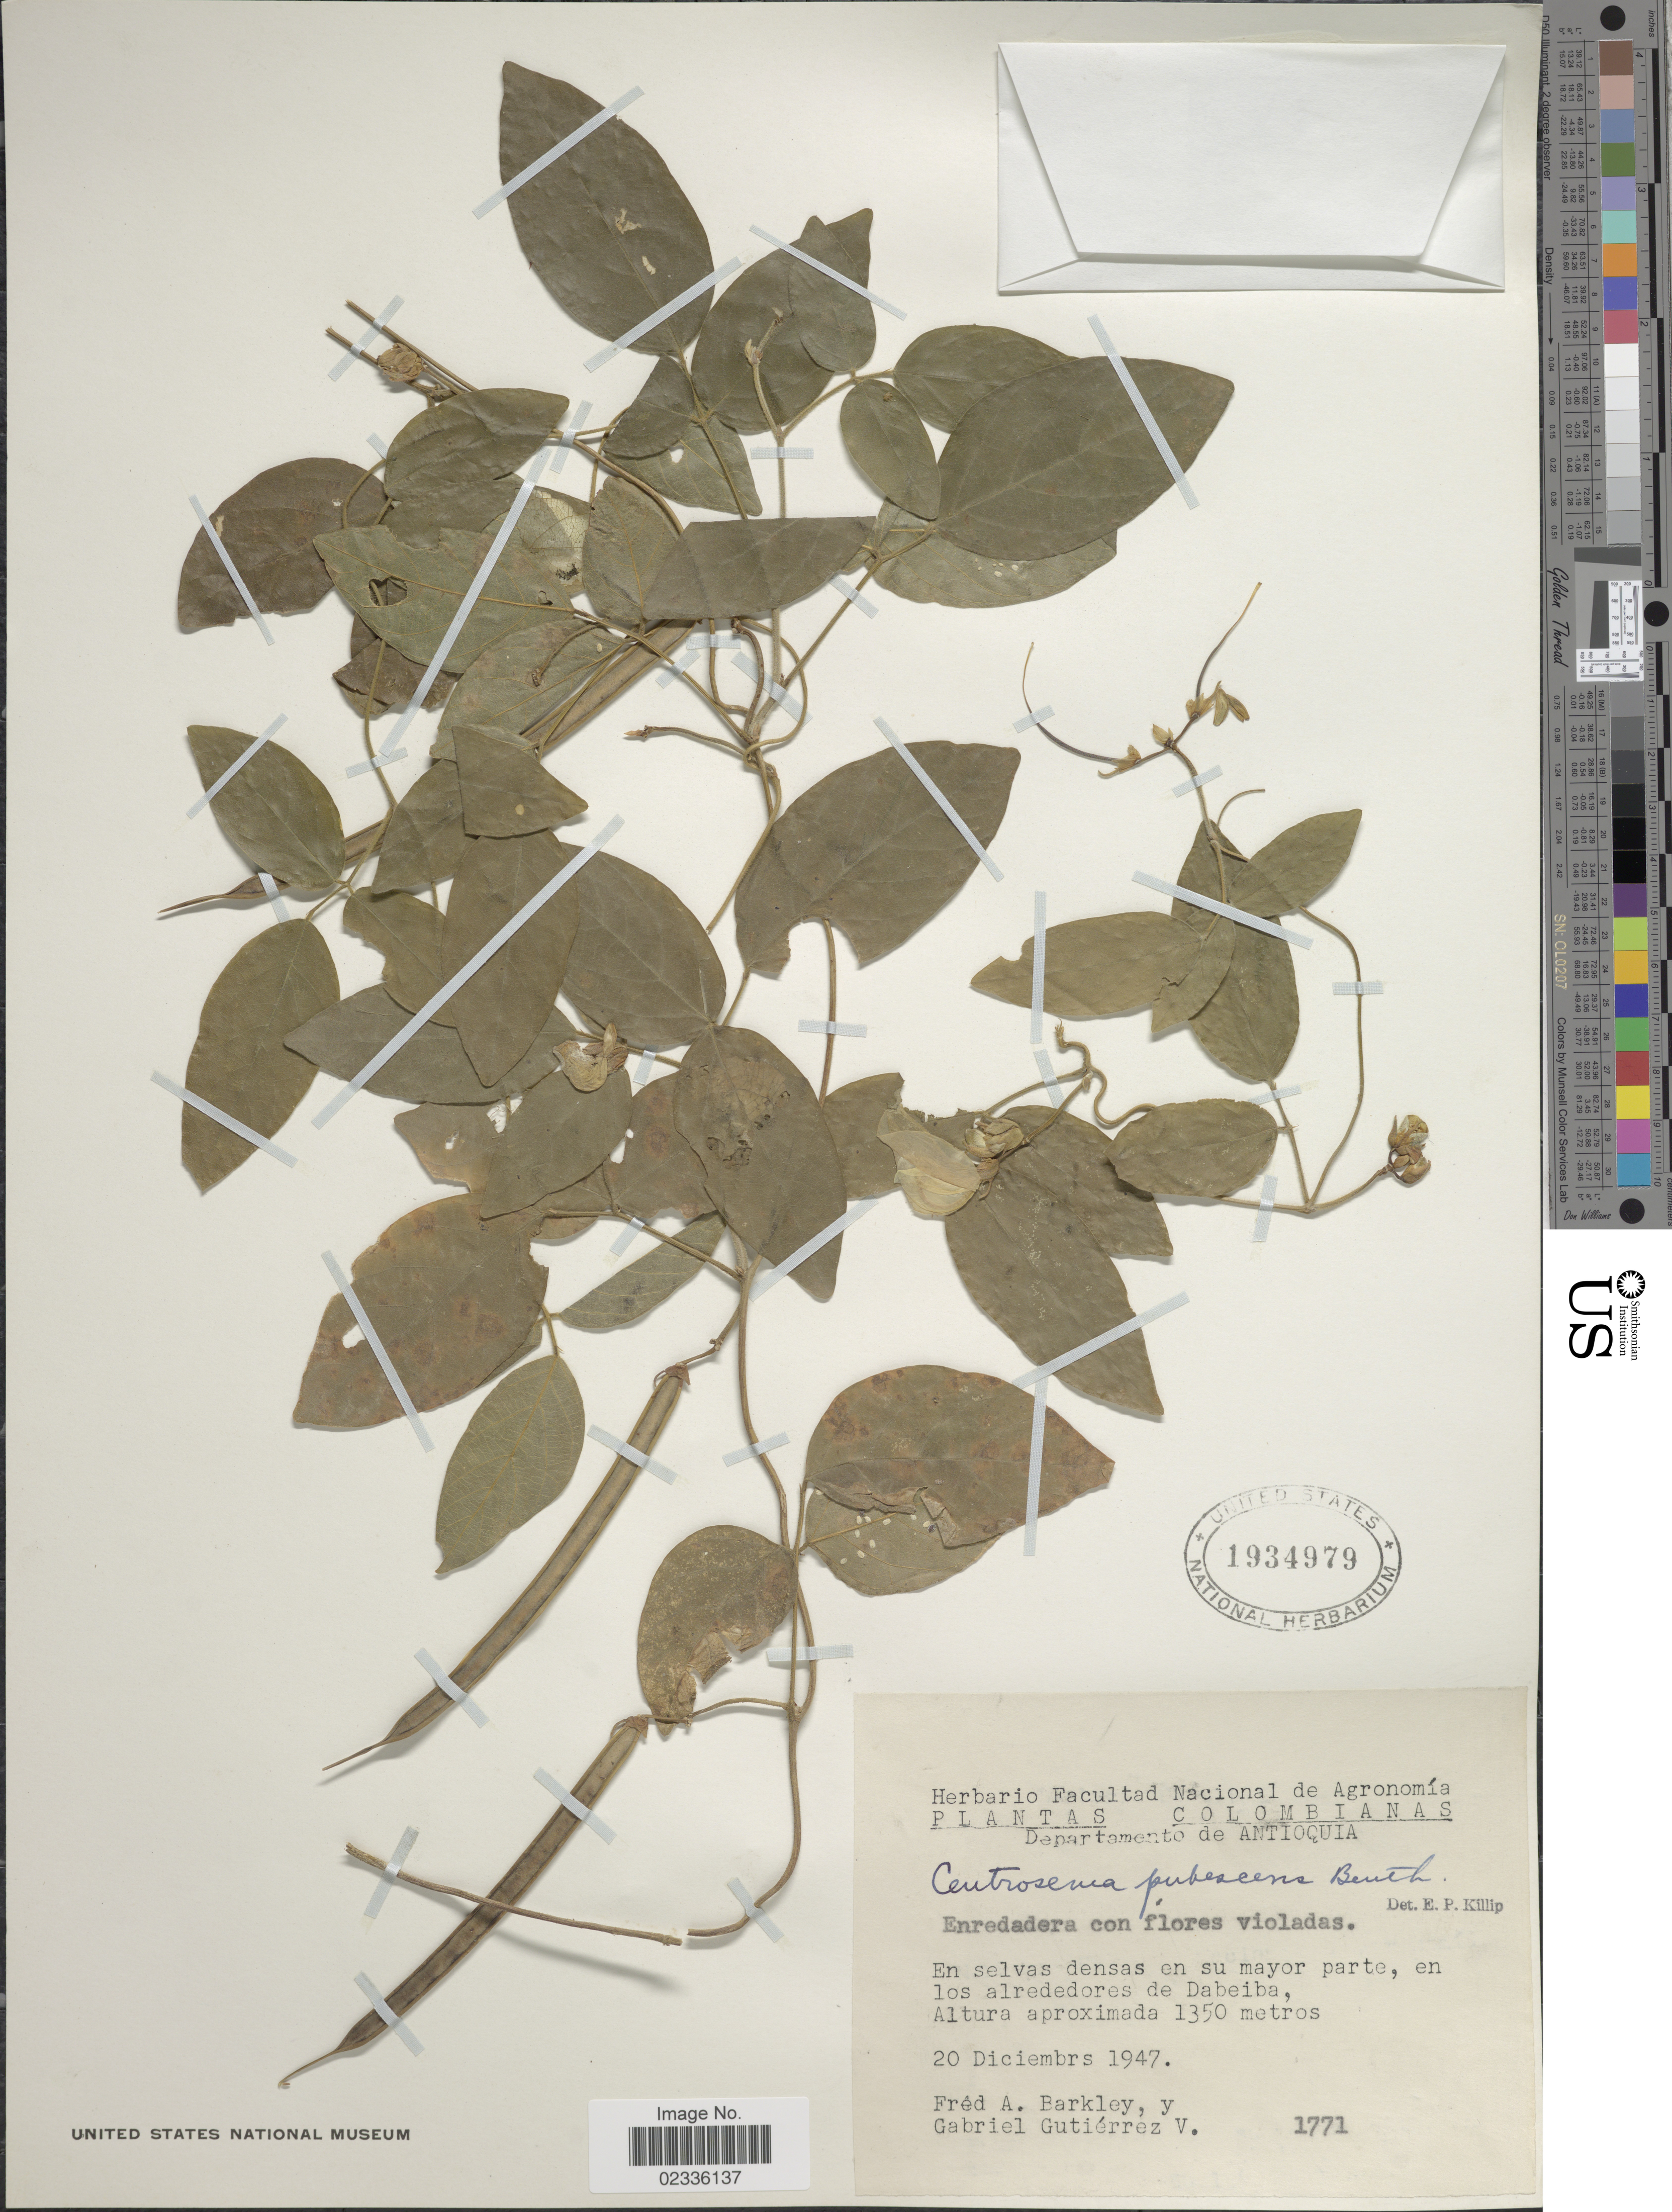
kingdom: Plantae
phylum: Tracheophyta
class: Magnoliopsida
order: Fabales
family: Fabaceae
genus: Centrosema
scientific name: Centrosema pubescens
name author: Benth.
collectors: F. A. Barkley & G. Guttierez V.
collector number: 1771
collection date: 1947-12-20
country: Colombia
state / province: Antioquia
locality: Departamento de Antioquia. En selvas densas en su mayor parte, en los alrededores de Dabeiba.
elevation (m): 1350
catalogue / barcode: US 1934979